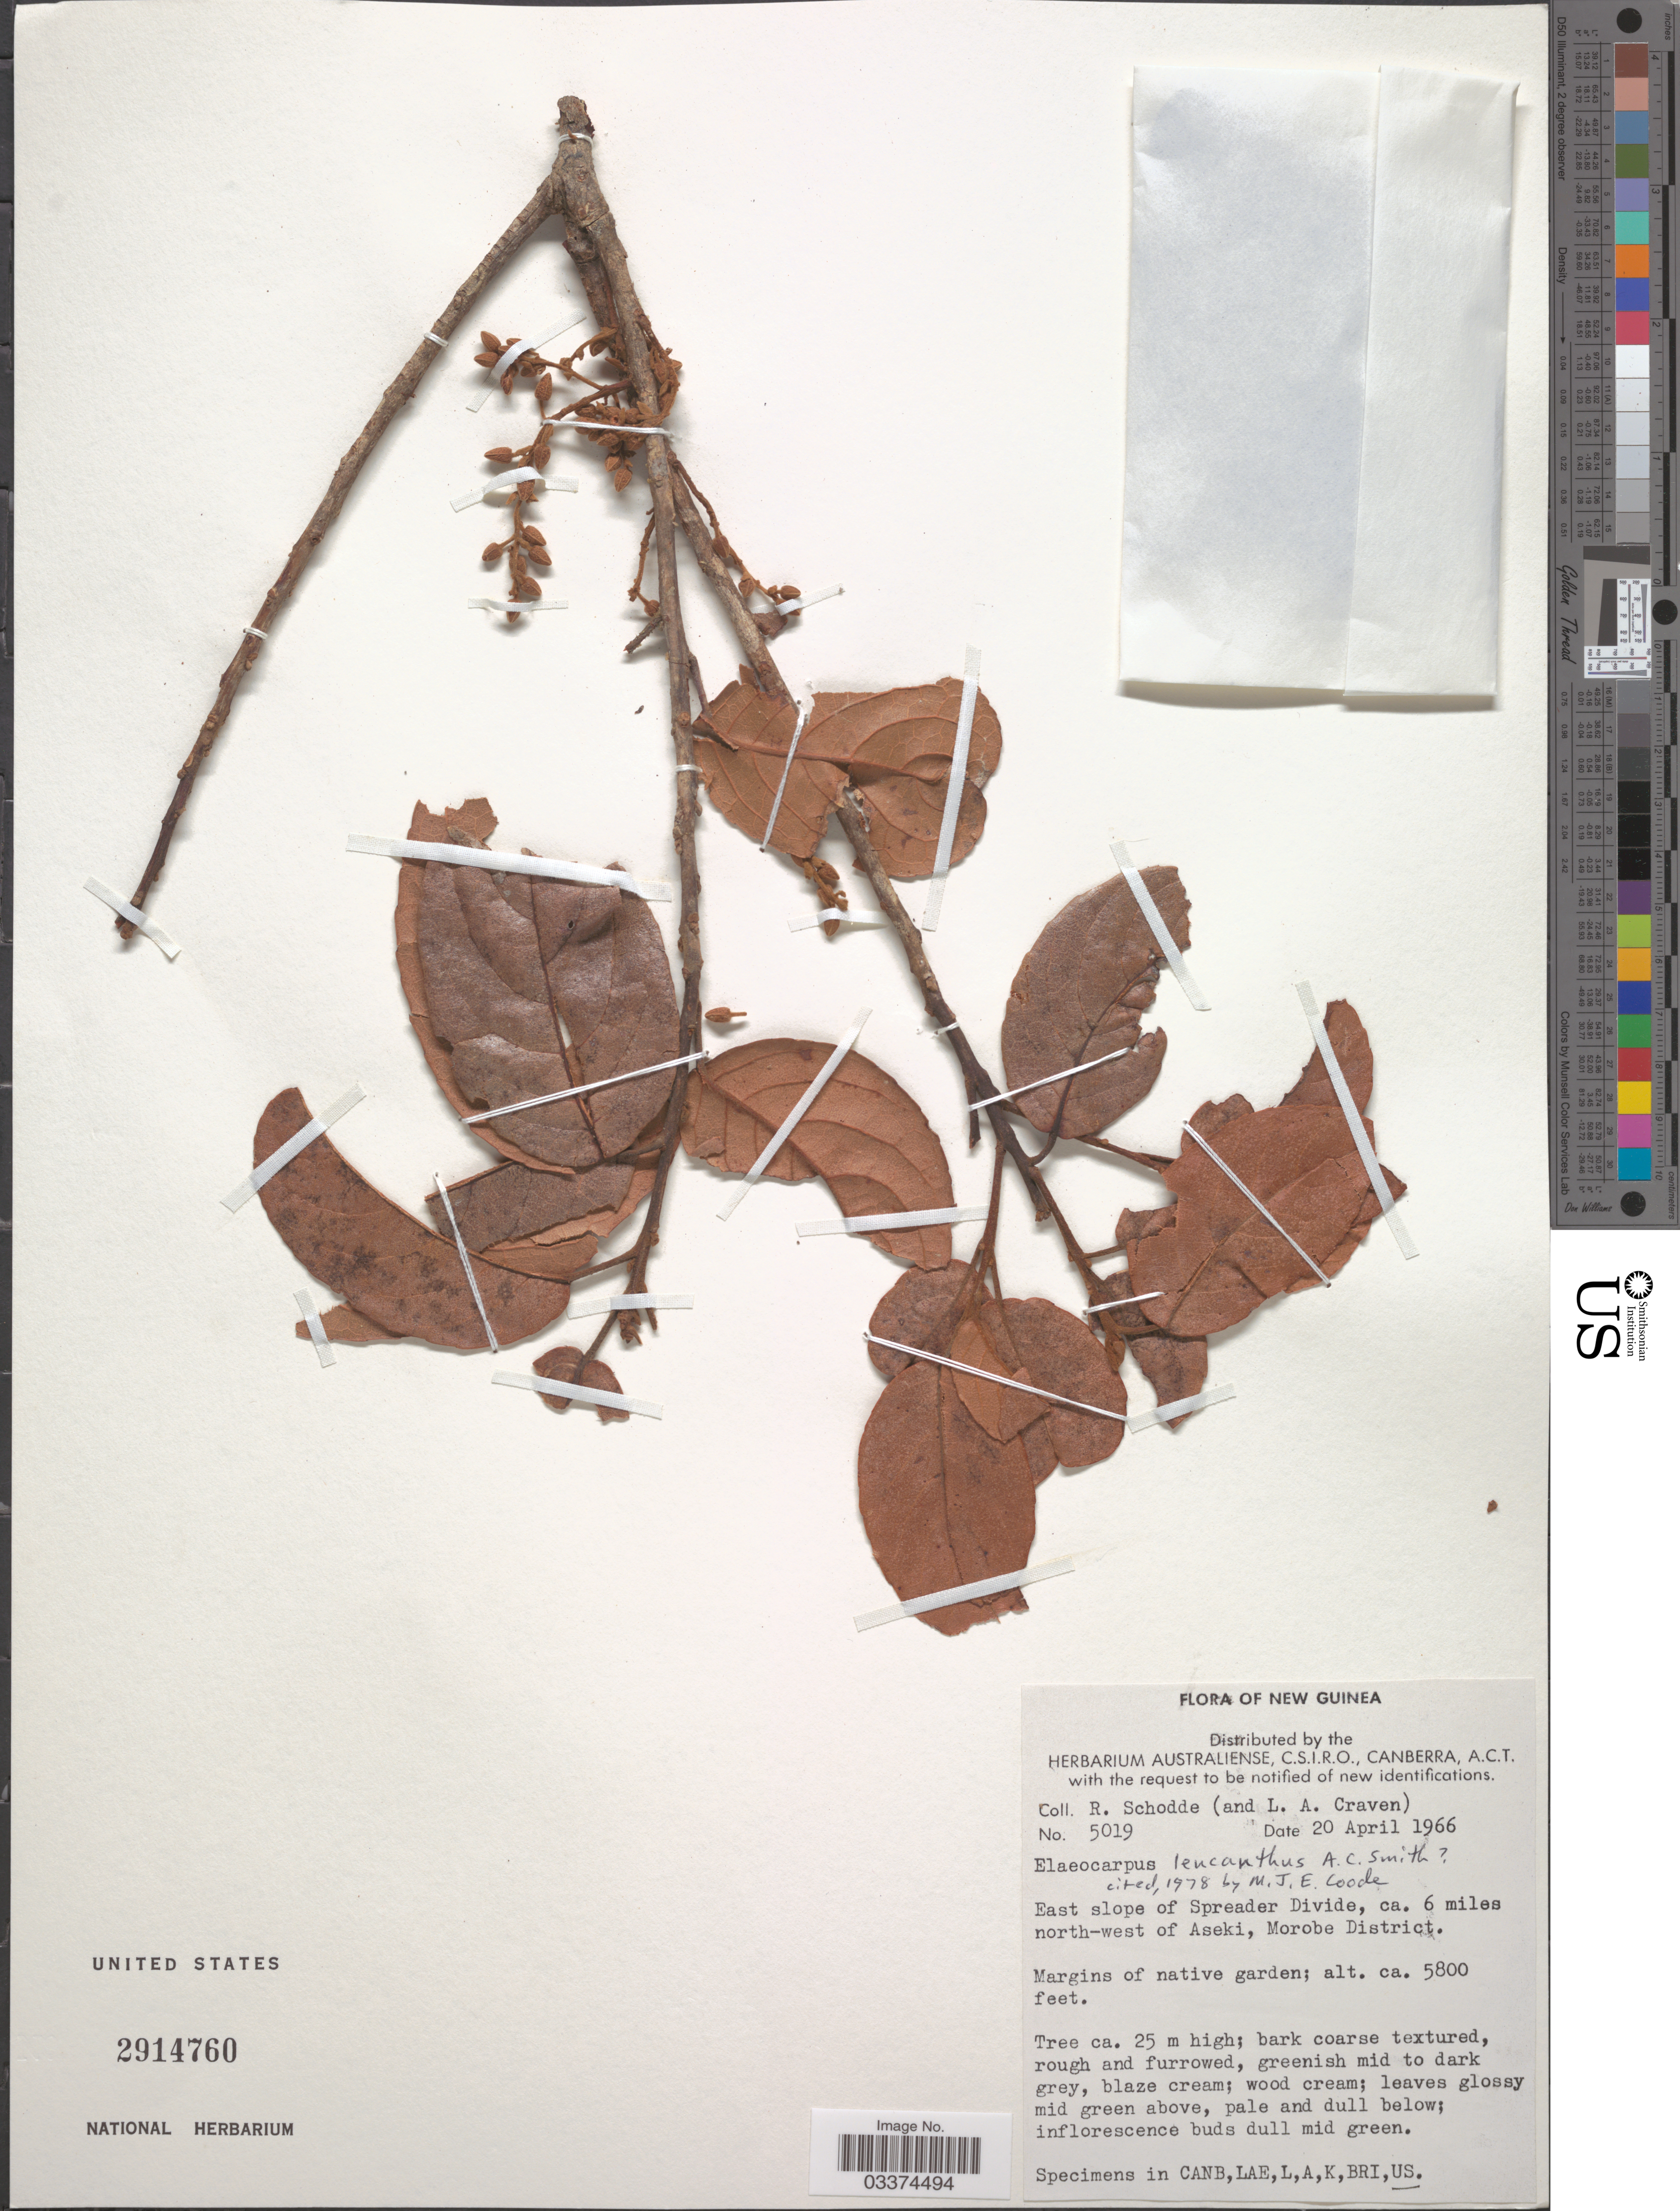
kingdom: Plantae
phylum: Tracheophyta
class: Magnoliopsida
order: Oxalidales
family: Elaeocarpaceae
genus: Elaeocarpus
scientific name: Elaeocarpus leucanthus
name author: A.C. Sm.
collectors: R. Schodde & L. A. Craven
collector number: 5019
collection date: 1966-04-20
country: Papua New Guinea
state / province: Morobe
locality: New Guinea, East slope of Spreader Divide, ca. 6 miles north-west of Aseki, Morobe District.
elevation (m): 1768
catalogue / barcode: US 2914760